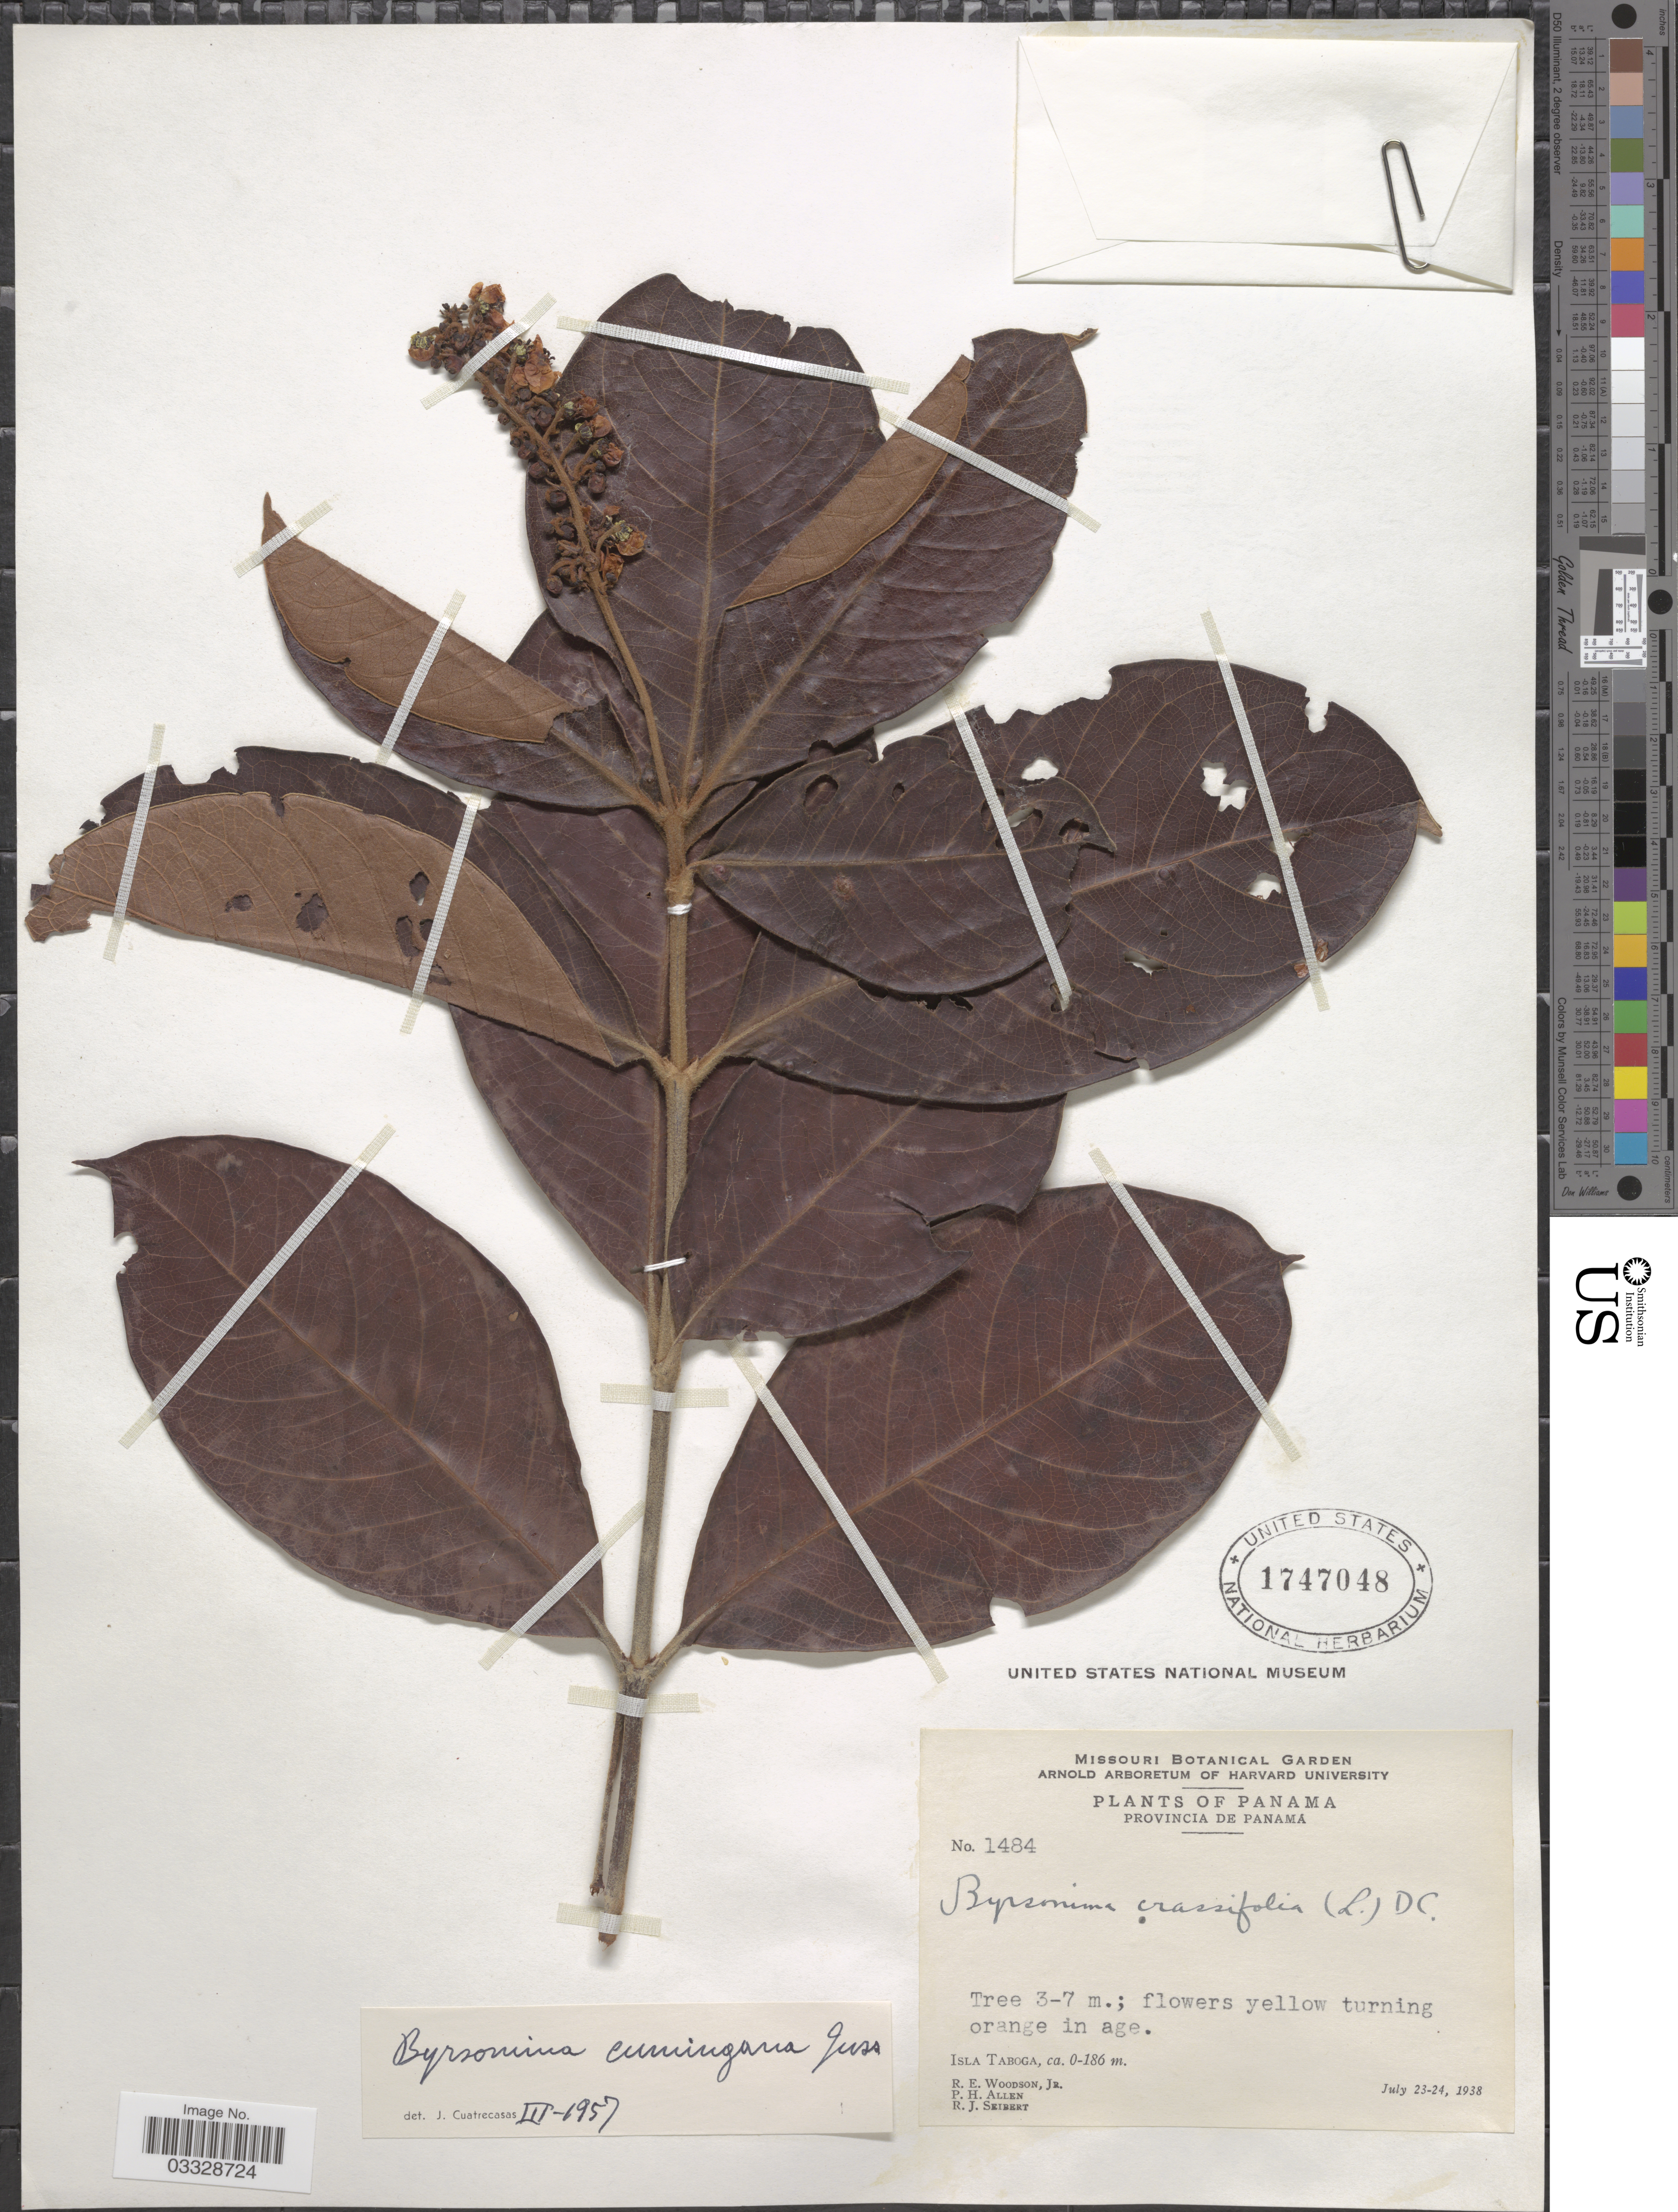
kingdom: Plantae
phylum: Tracheophyta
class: Magnoliopsida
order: Malpighiales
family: Malpighiaceae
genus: Byrsonima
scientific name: Byrsonima crassifolia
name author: (L.) Kunth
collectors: R. E. Woodson, P. H. Allen & R. J. Seibert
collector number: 1484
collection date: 1938-07-23/1938-07-24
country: Panama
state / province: Panamá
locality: Isla Taboga.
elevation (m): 0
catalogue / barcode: US 1747048